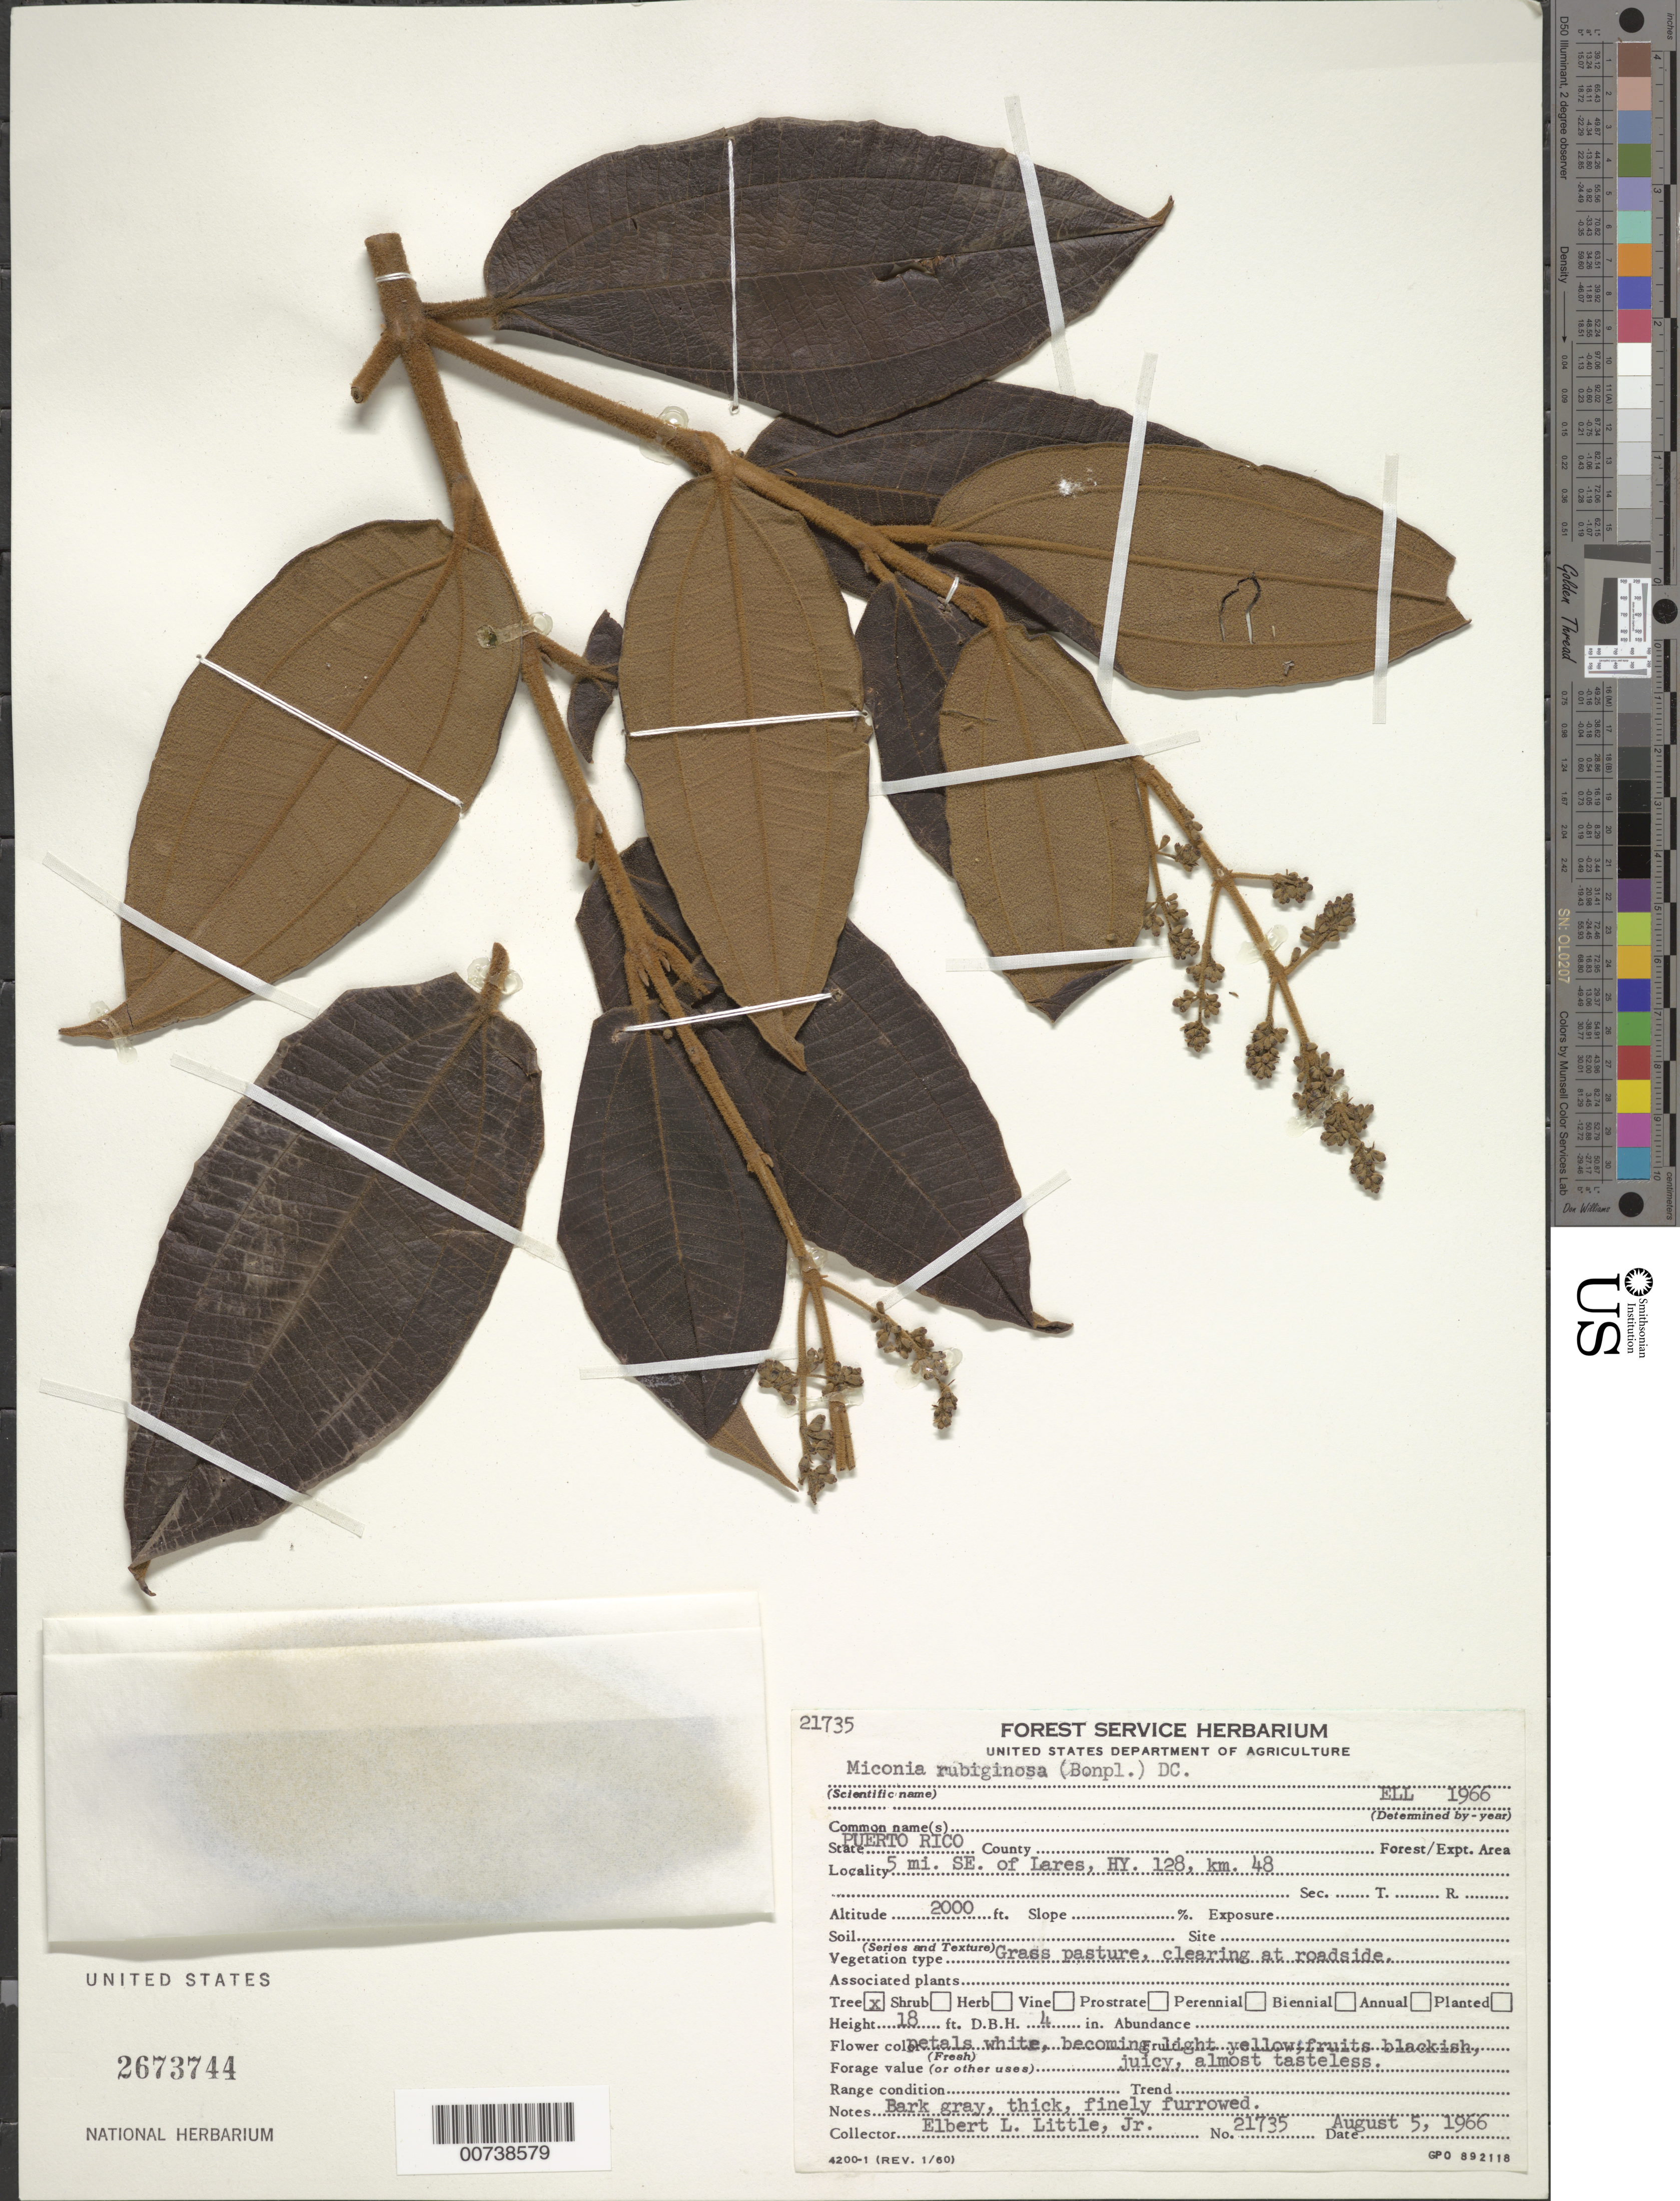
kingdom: Plantae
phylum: Tracheophyta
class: Magnoliopsida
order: Myrtales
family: Melastomataceae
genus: Miconia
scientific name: Miconia rubiginosa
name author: (Bonpl.) DC.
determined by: Little, Elbert L., Jr., (FSSR), United States Department of Agriculture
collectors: E. L. Little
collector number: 21735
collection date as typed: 05 Aug 1966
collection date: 1966-08-05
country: Puerto Rico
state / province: Lares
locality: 5 miles SE of Lares, Hy 128, km 48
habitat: Grass pasture, clearing at roadside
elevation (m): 610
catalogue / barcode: US 2673744